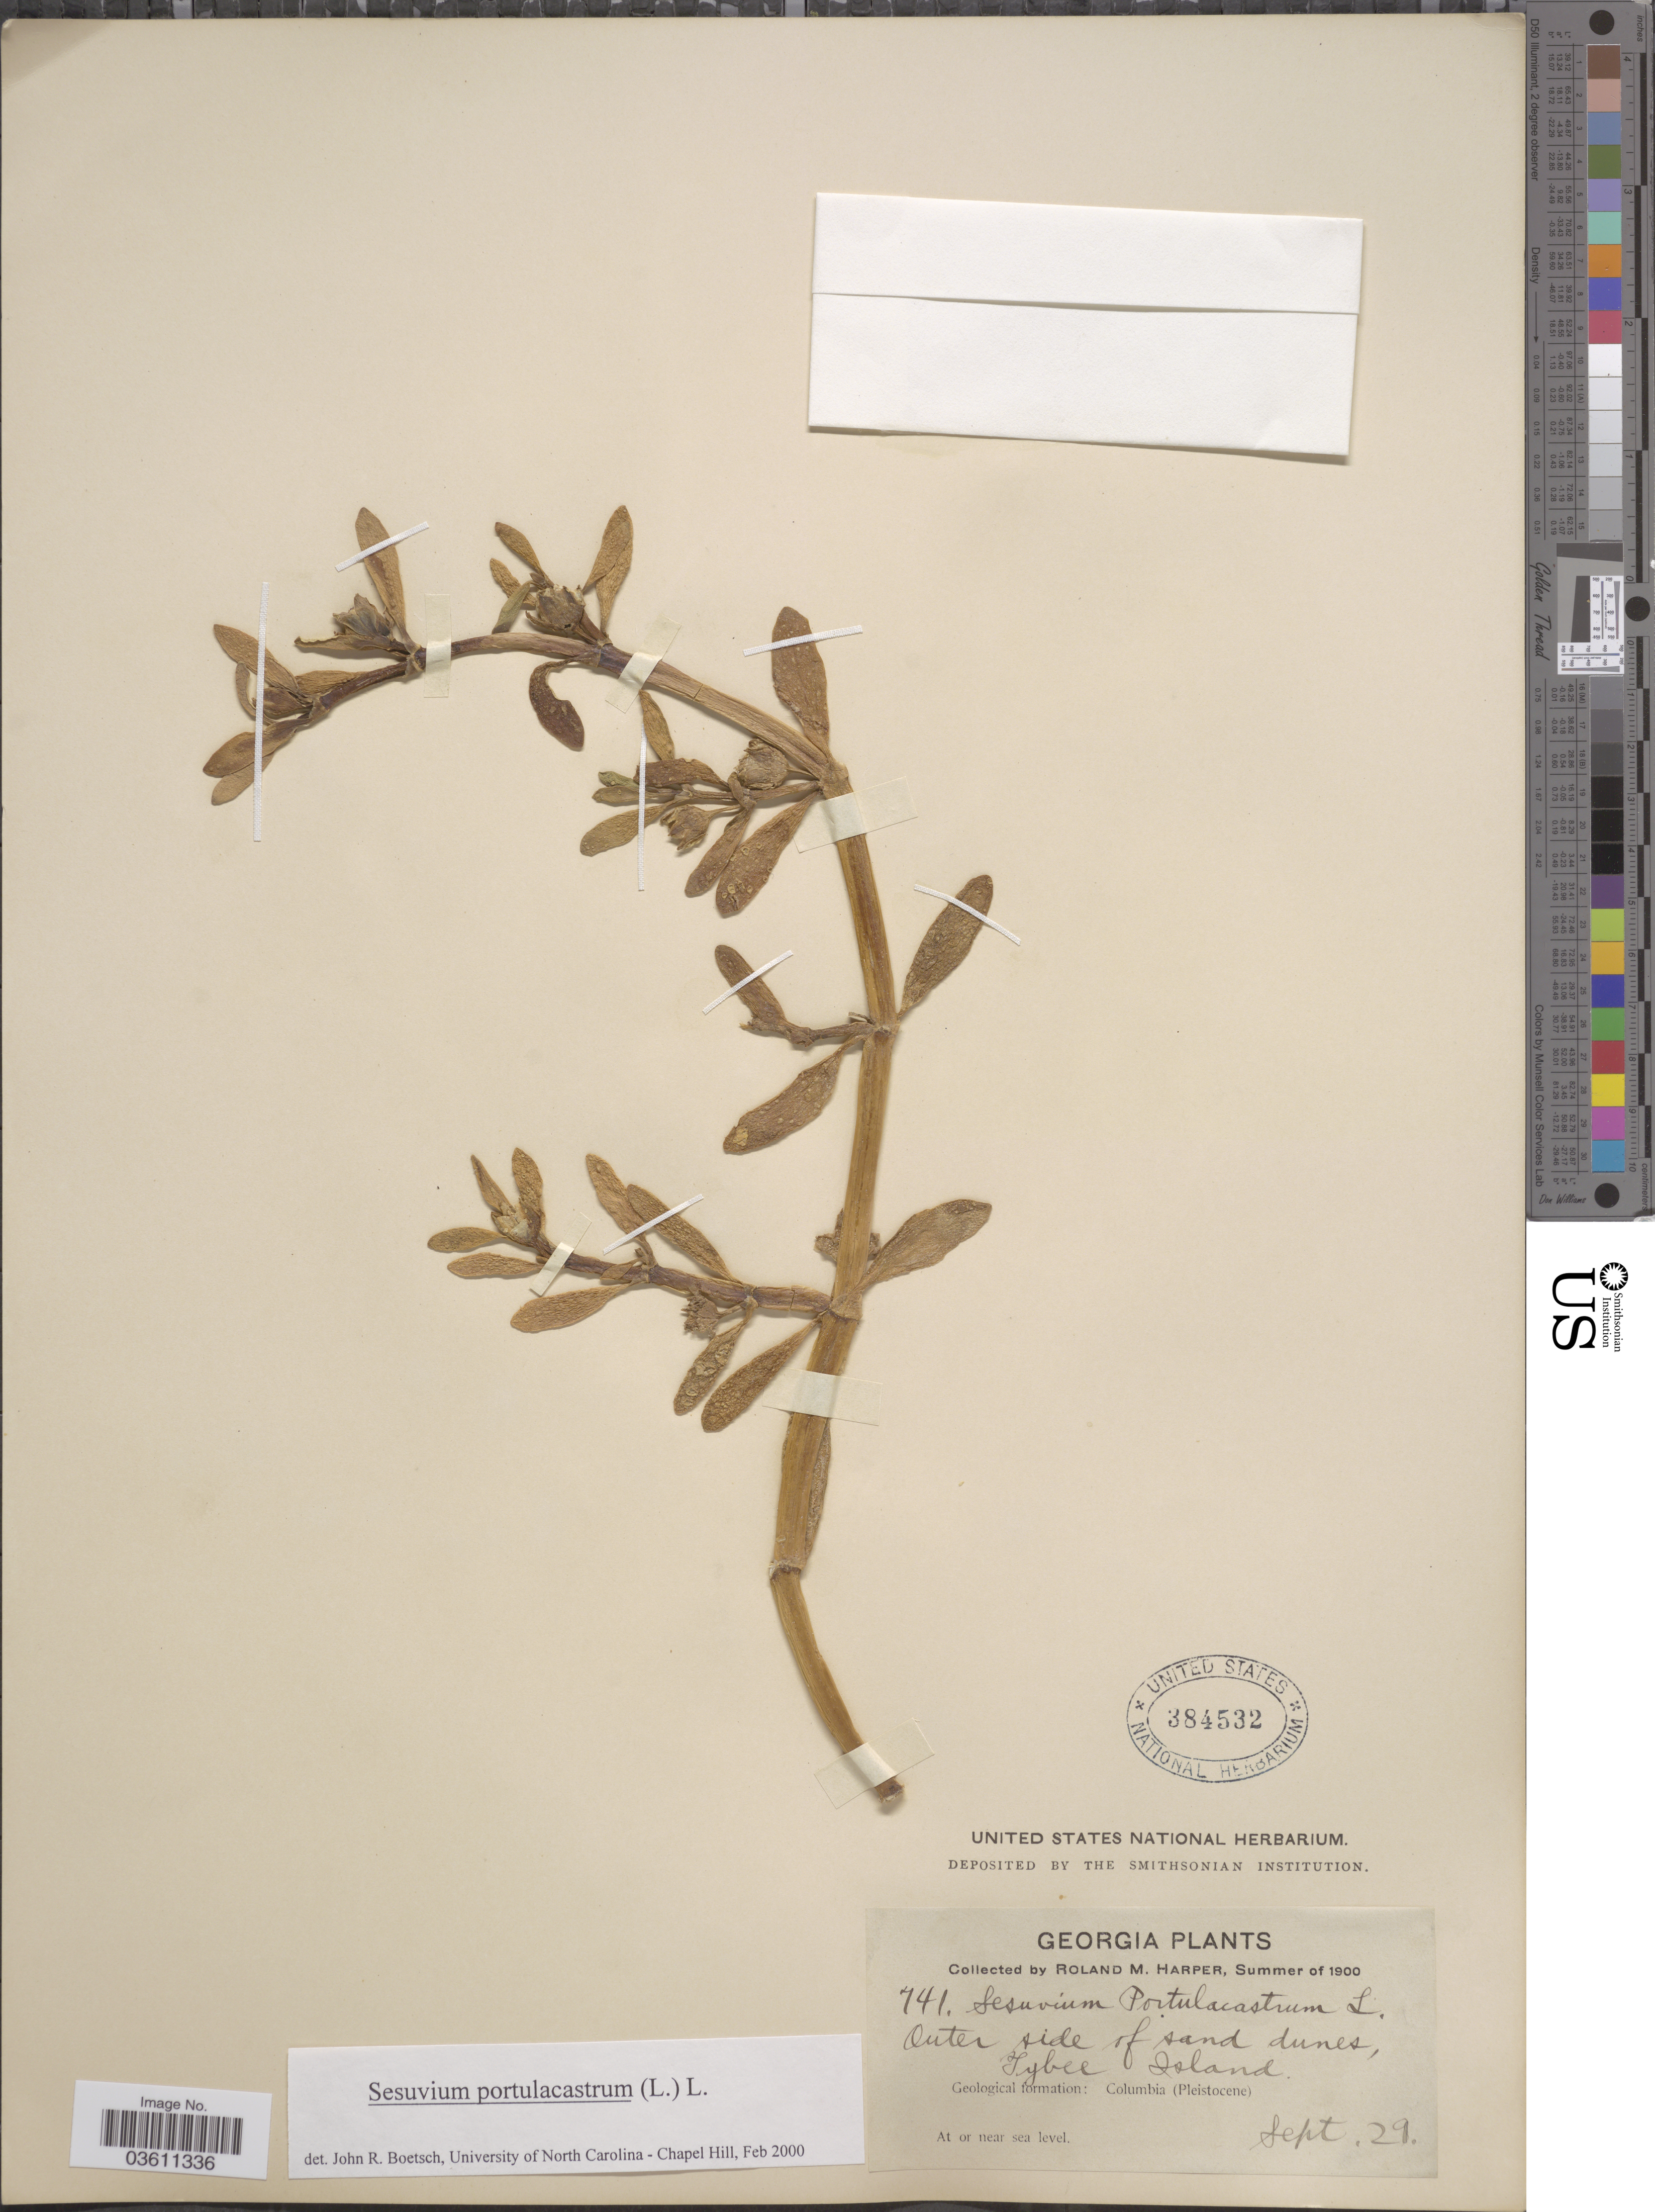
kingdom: Plantae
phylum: Tracheophyta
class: Magnoliopsida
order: Caryophyllales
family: Aizoaceae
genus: Sesuvium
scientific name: Sesuvium portulacastrum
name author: (L.) L.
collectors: R. M. Harper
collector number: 741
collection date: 1900-09-29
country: United States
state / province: Georgia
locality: Tybee Island. Geological formation: Columbia (Pleistocene).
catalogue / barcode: US 384532